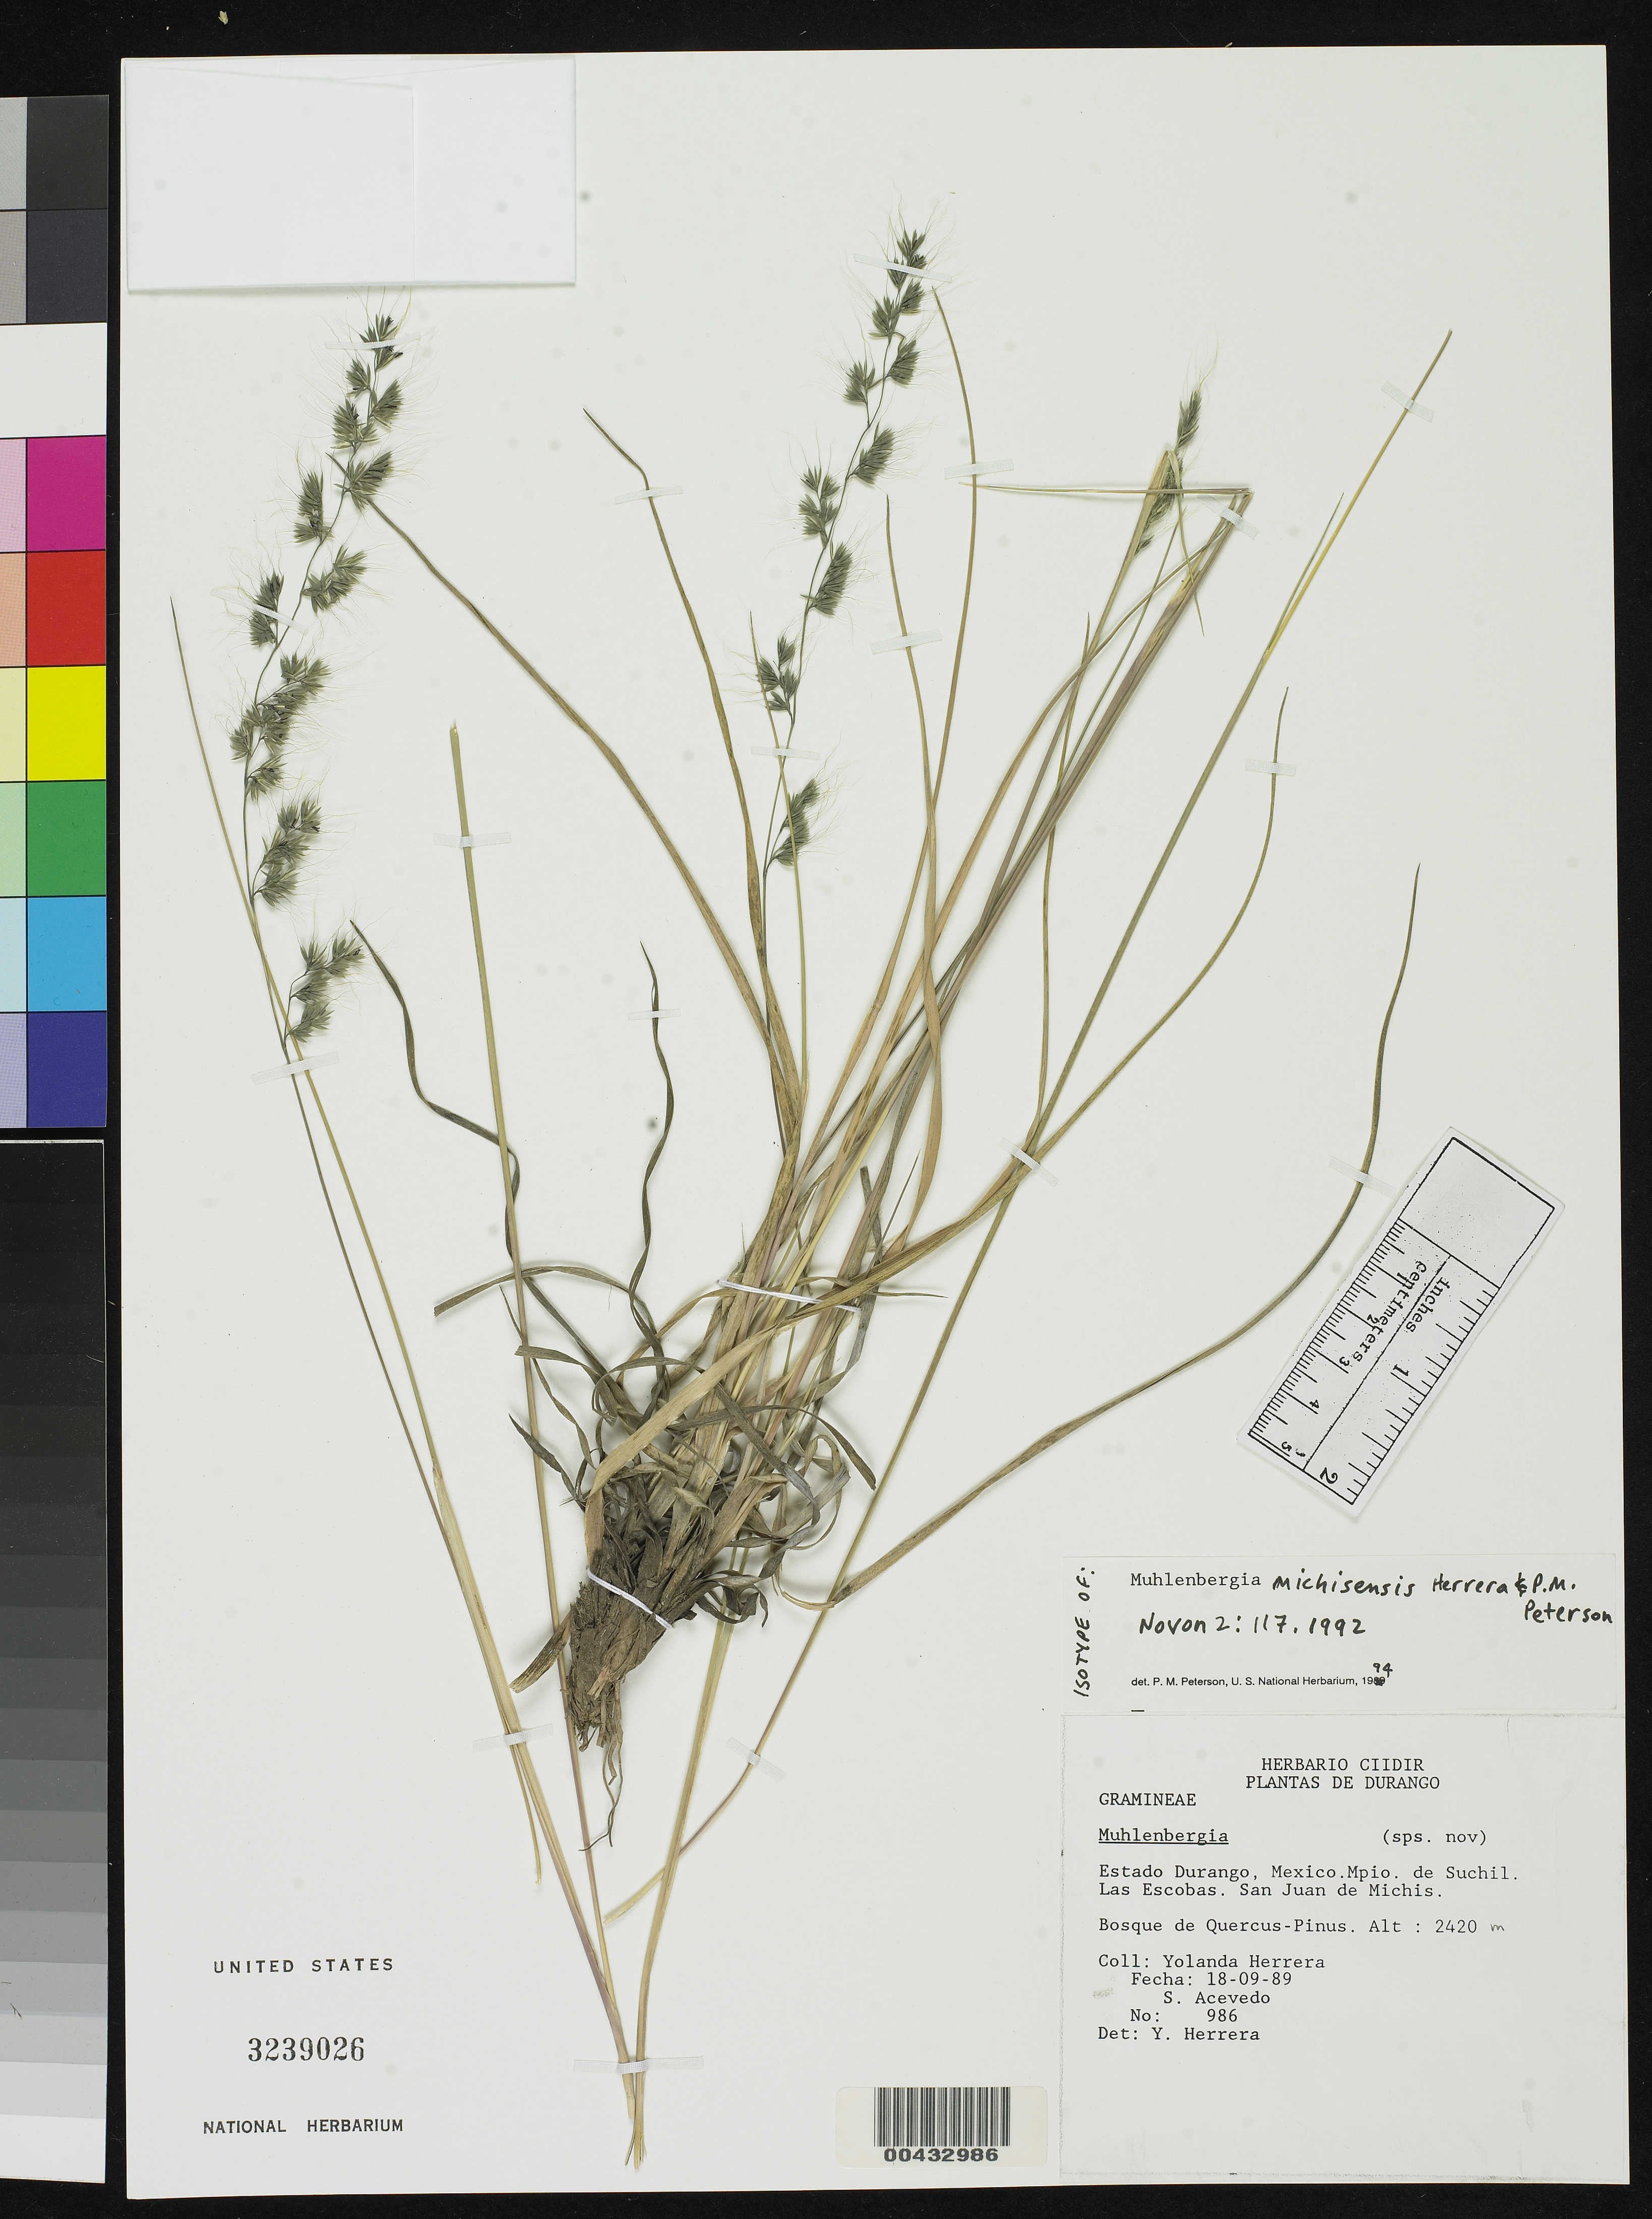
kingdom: Plantae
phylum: Tracheophyta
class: Liliopsida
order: Poales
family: Poaceae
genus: Muhlenbergia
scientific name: Muhlenbergia michisensis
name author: Y. Herrera & P.M. Peterson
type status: Isotype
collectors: Y. Herrera Arrieta & S. Acevedo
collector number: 986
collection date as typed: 18 Sep 1989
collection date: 1989-09-18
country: Mexico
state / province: Durango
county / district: Suchil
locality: Las Escobas, San Juan de Michis.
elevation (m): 2420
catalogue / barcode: US 3239026